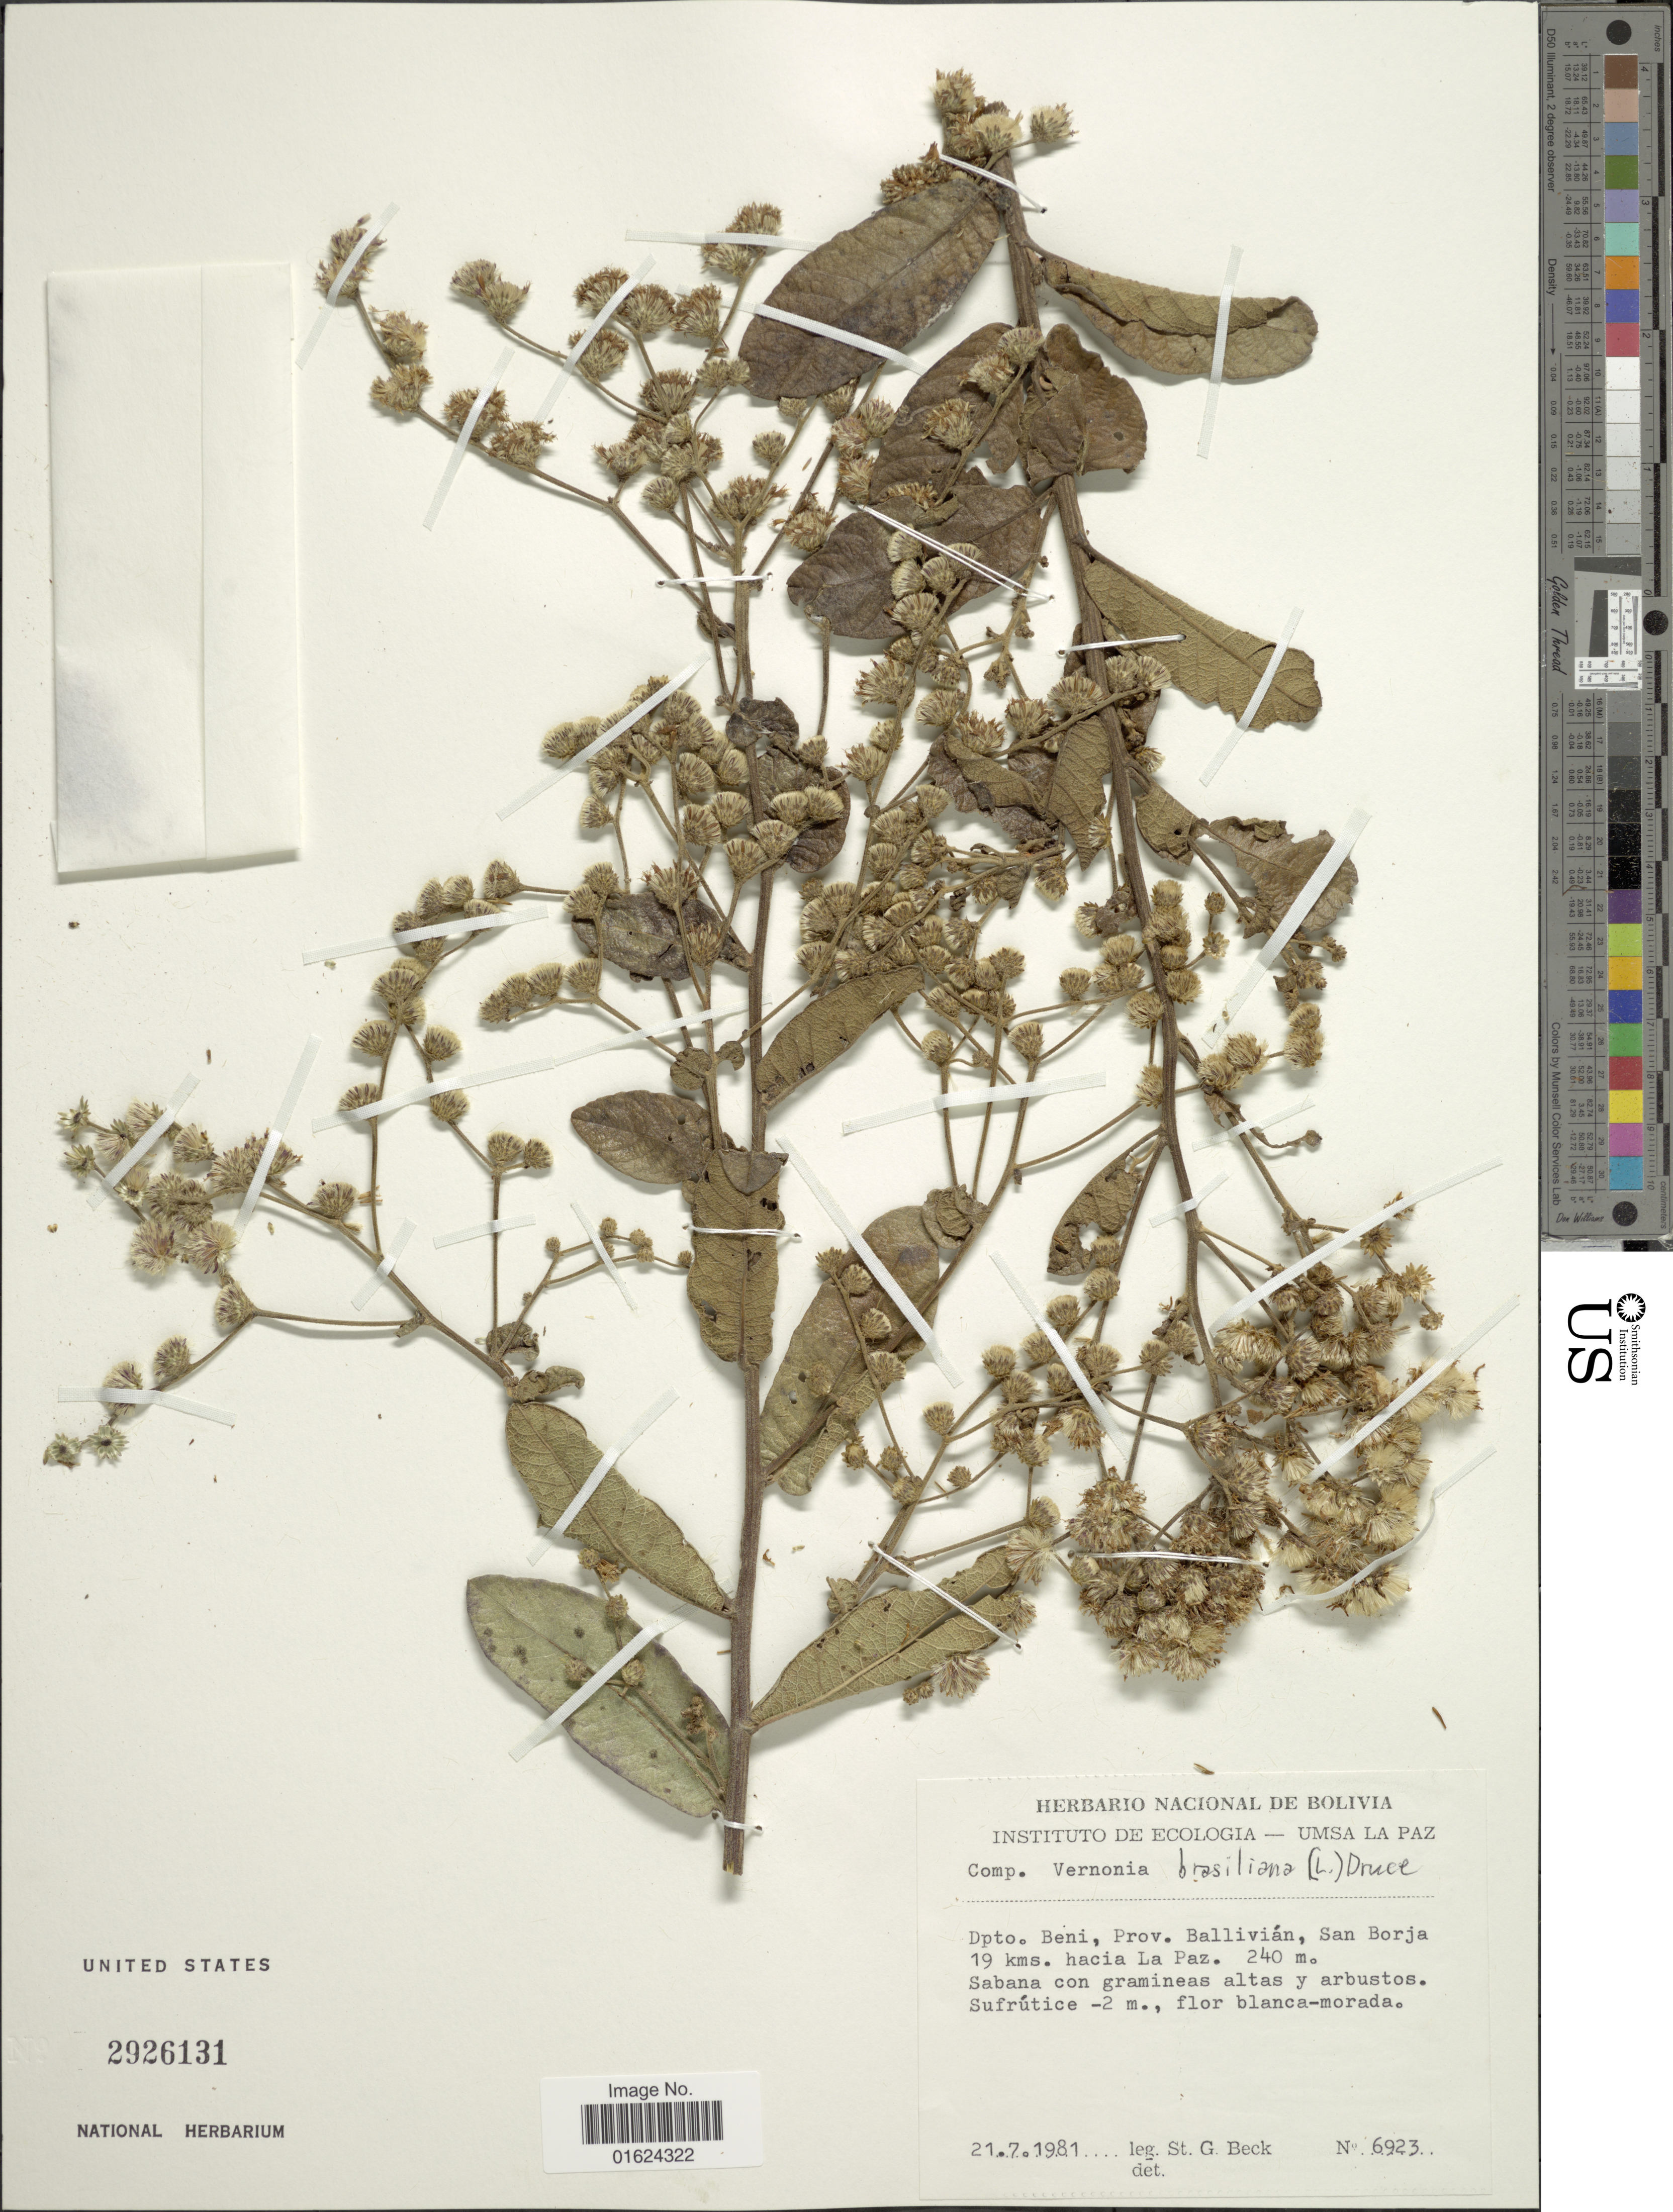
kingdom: Plantae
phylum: Tracheophyta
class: Magnoliopsida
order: Asterales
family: Asteraceae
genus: Vernonia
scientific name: Vernonia brasiliana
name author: (L.) Druce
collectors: S. G. Beck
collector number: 6923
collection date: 1981-07-21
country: Bolivia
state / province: Beni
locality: Dpto. Beni. Prov. Ballivian, San Borja. 19 kms. hacia La Paz.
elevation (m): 240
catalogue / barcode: US 2926131